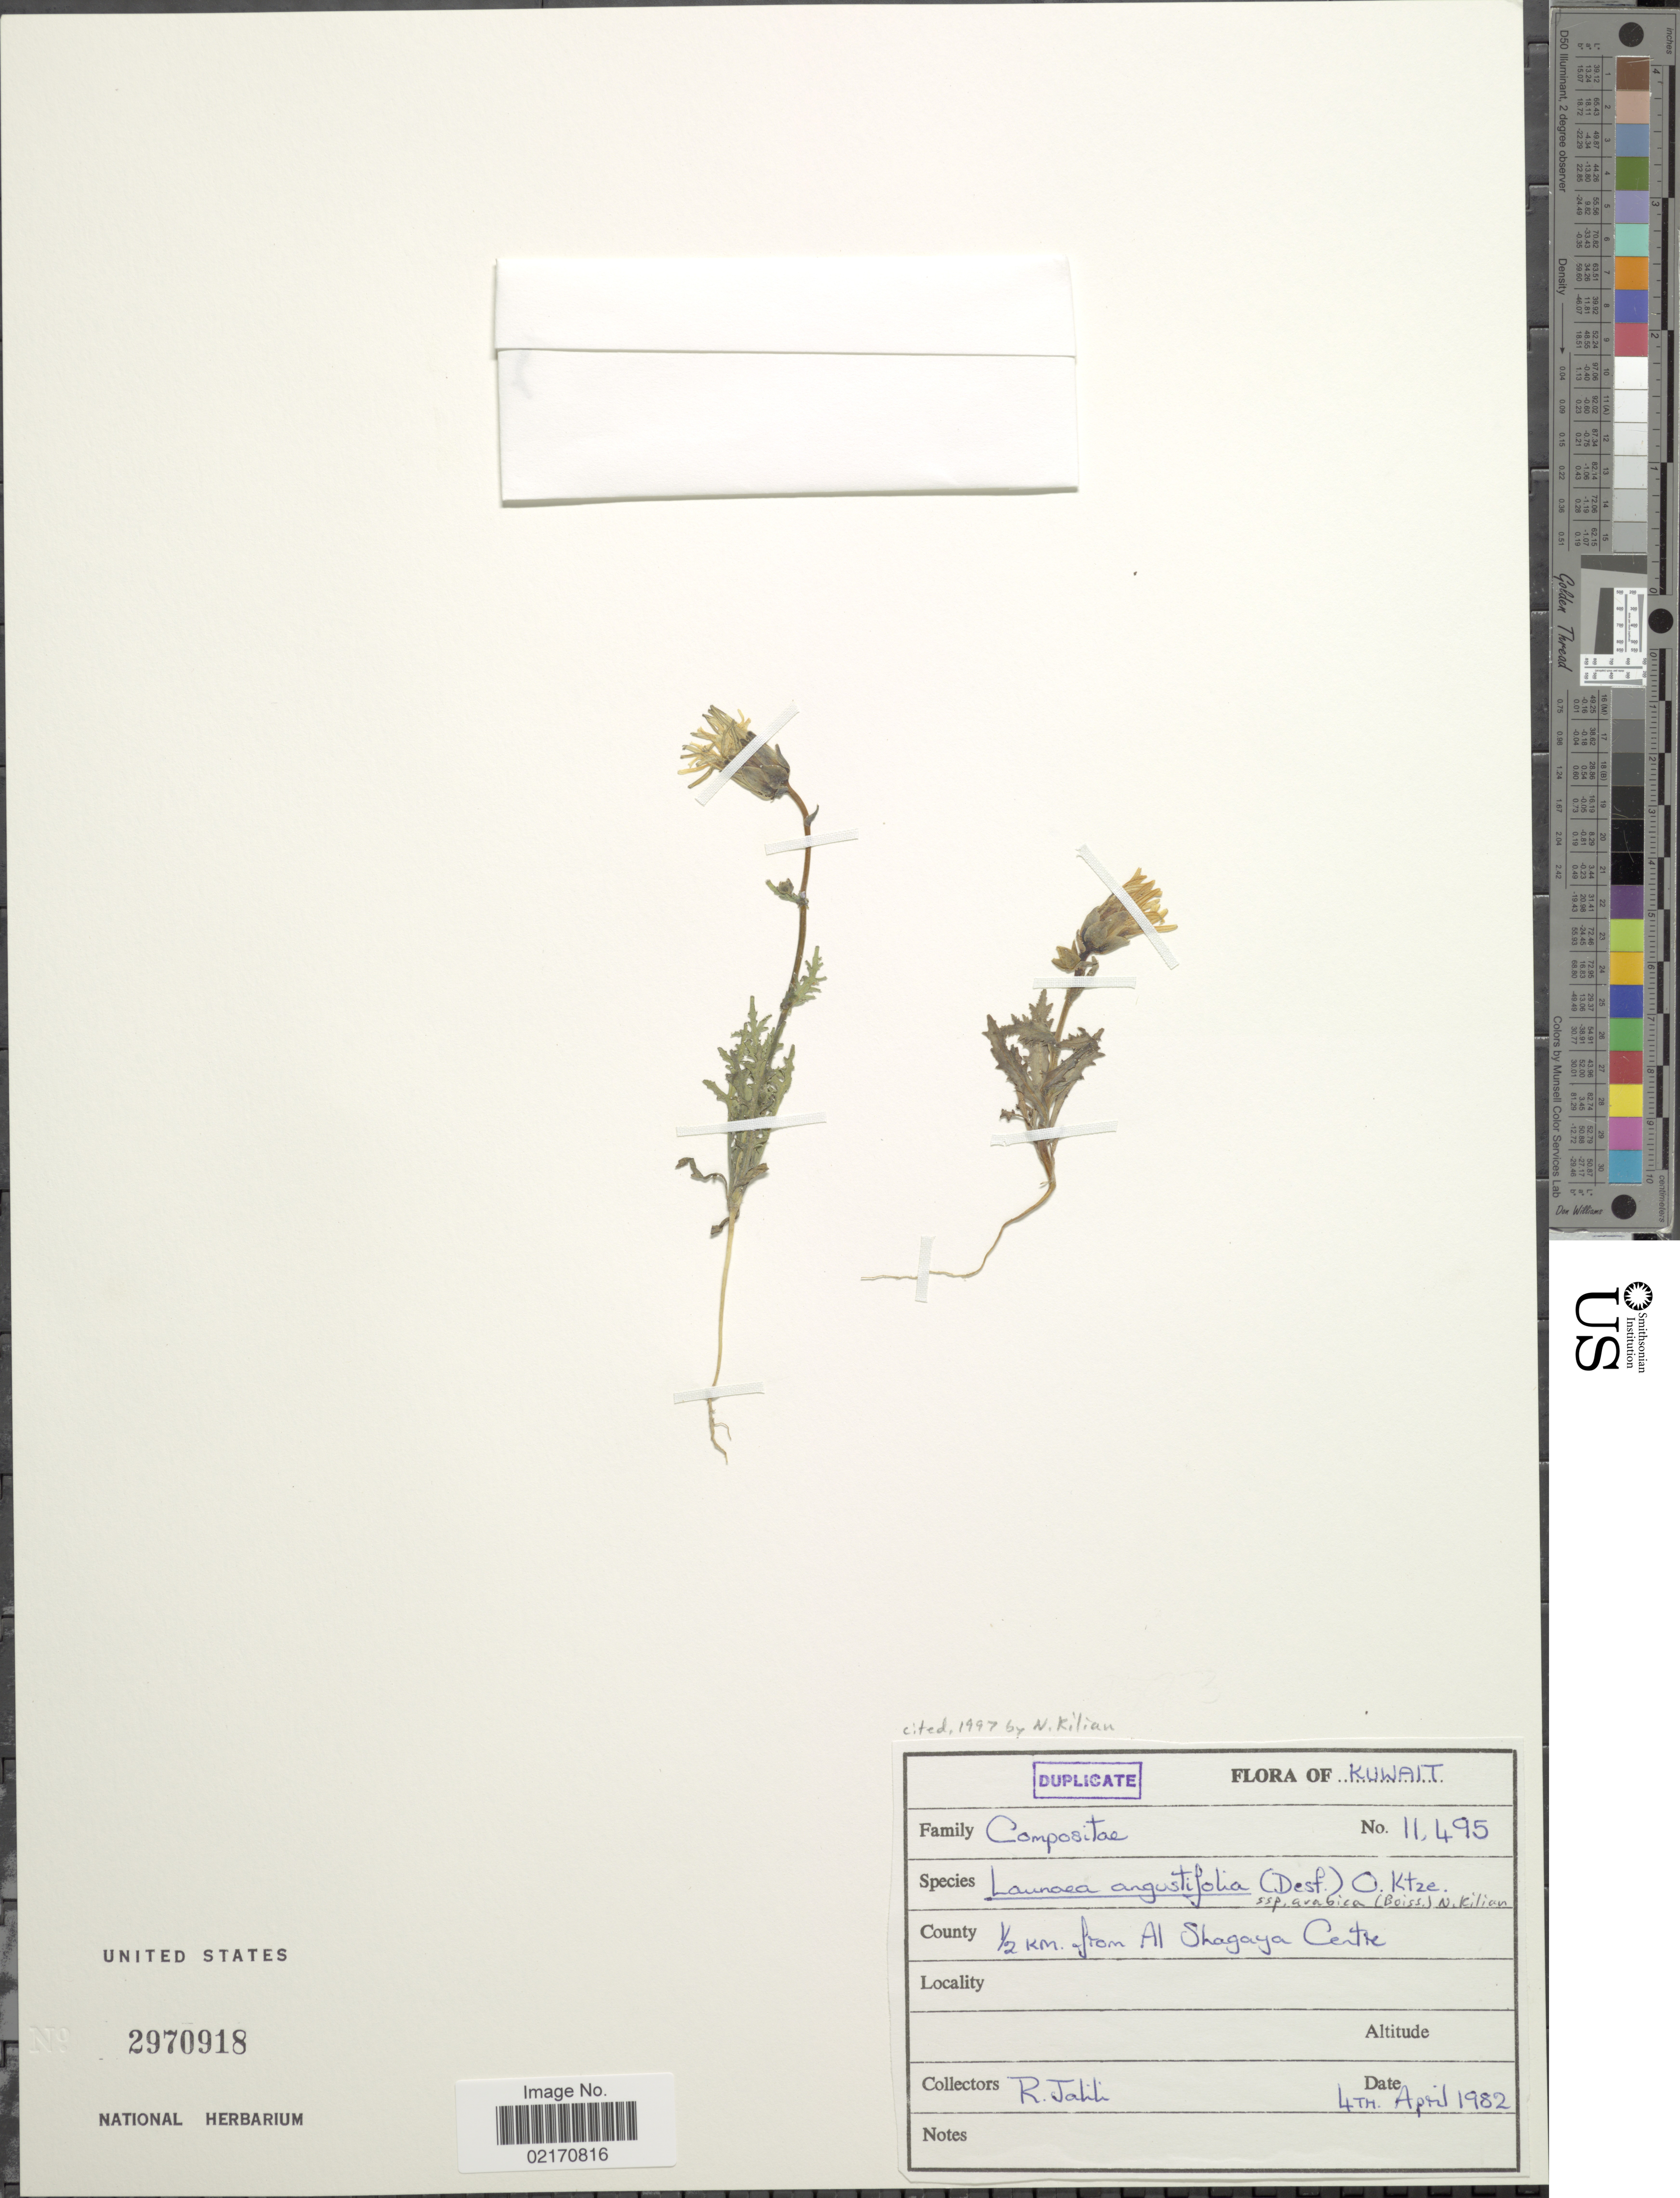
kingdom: Plantae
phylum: Tracheophyta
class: Magnoliopsida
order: Asterales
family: Asteraceae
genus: Launaea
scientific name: Launaea angustifolia subsp. arabica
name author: (Boiss.) N. Kilian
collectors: R. Jalili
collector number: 11495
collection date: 1982-04-04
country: Kuwait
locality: ½ km from Al Shagaya Centre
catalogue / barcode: US 2970918